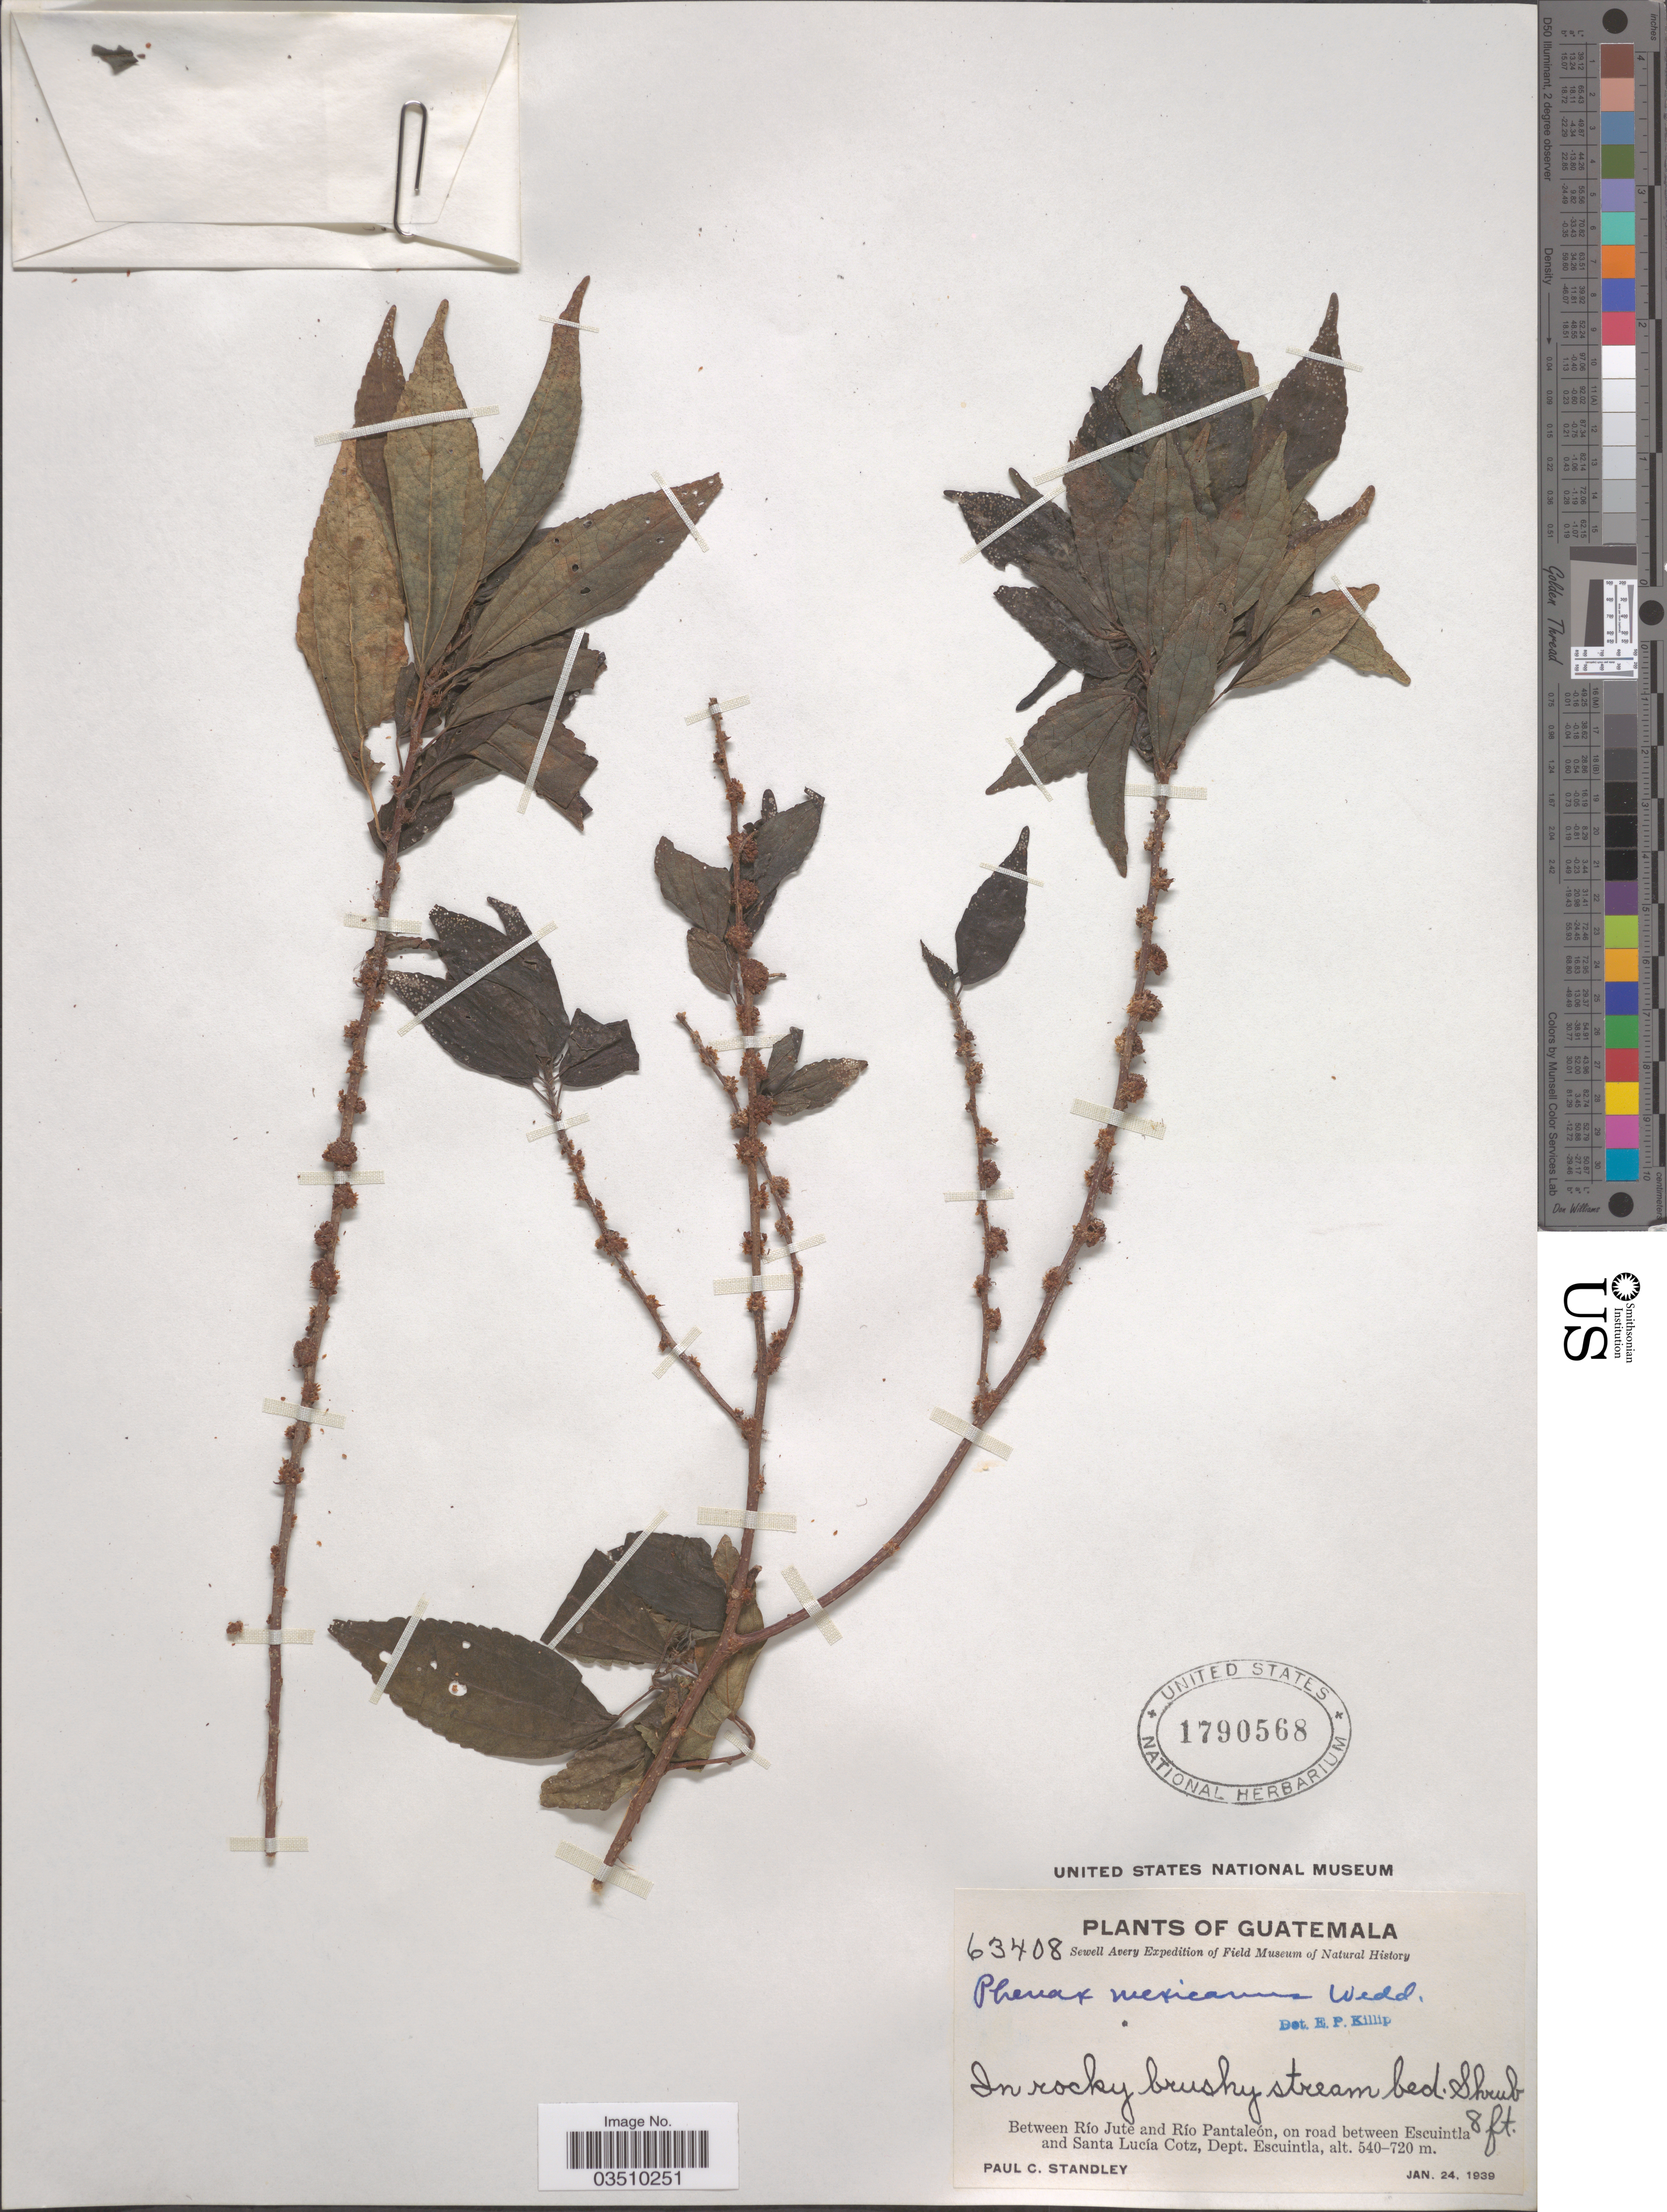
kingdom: Plantae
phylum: Tracheophyta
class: Magnoliopsida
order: Rosales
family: Urticaceae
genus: Phenax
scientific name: Phenax mexicanus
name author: Wedd.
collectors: P. C. Standley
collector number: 63408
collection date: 1939-01-24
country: Guatemala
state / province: Escuintla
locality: Between Río Jute and Río Pantaleón, on road between Escuintla and Santa Lucía Cotz, Dept. Escuintla.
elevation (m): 540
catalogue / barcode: US 1790568